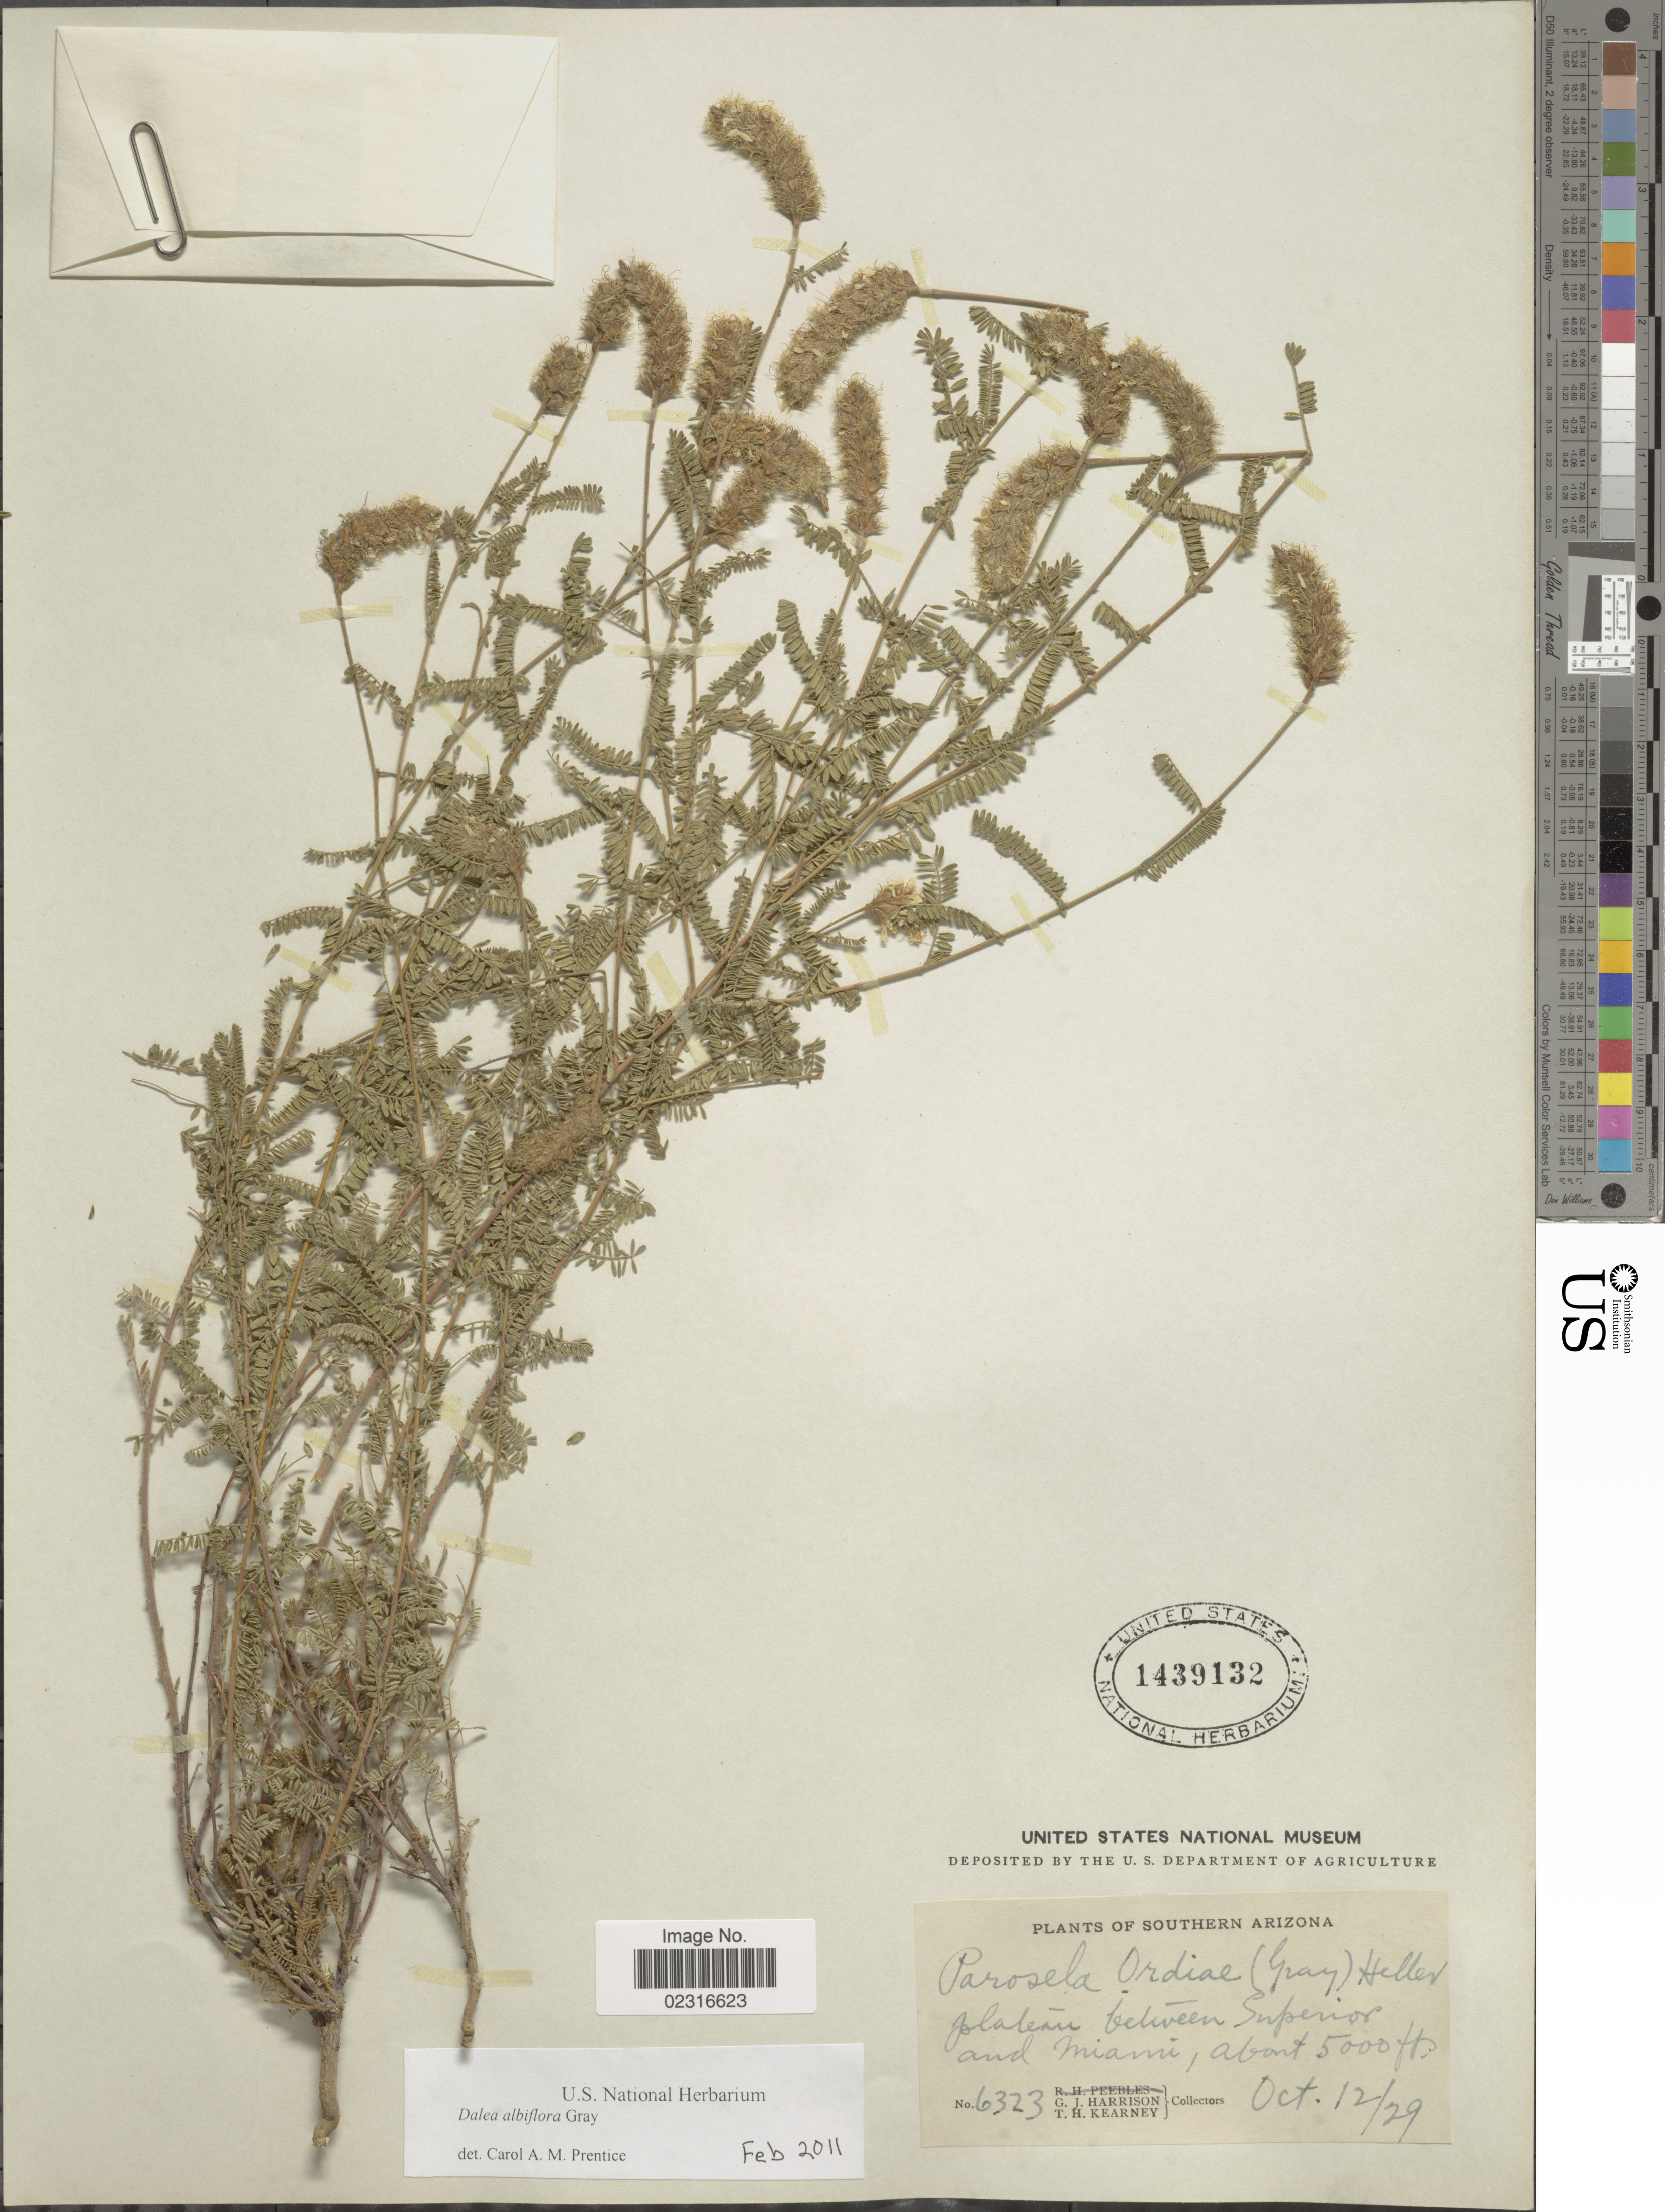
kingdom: Plantae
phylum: Tracheophyta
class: Magnoliopsida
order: Fabales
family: Fabaceae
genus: Dalea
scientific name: Dalea albiflora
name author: A. Gray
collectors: G. J. Harrison & T. H. Kearney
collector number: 6323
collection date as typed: Transcribed d/m/y: 12/10/29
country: United States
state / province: Arizona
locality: Southern Arizona. plateau between Superior and Miami.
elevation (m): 1524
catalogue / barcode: US 1439132